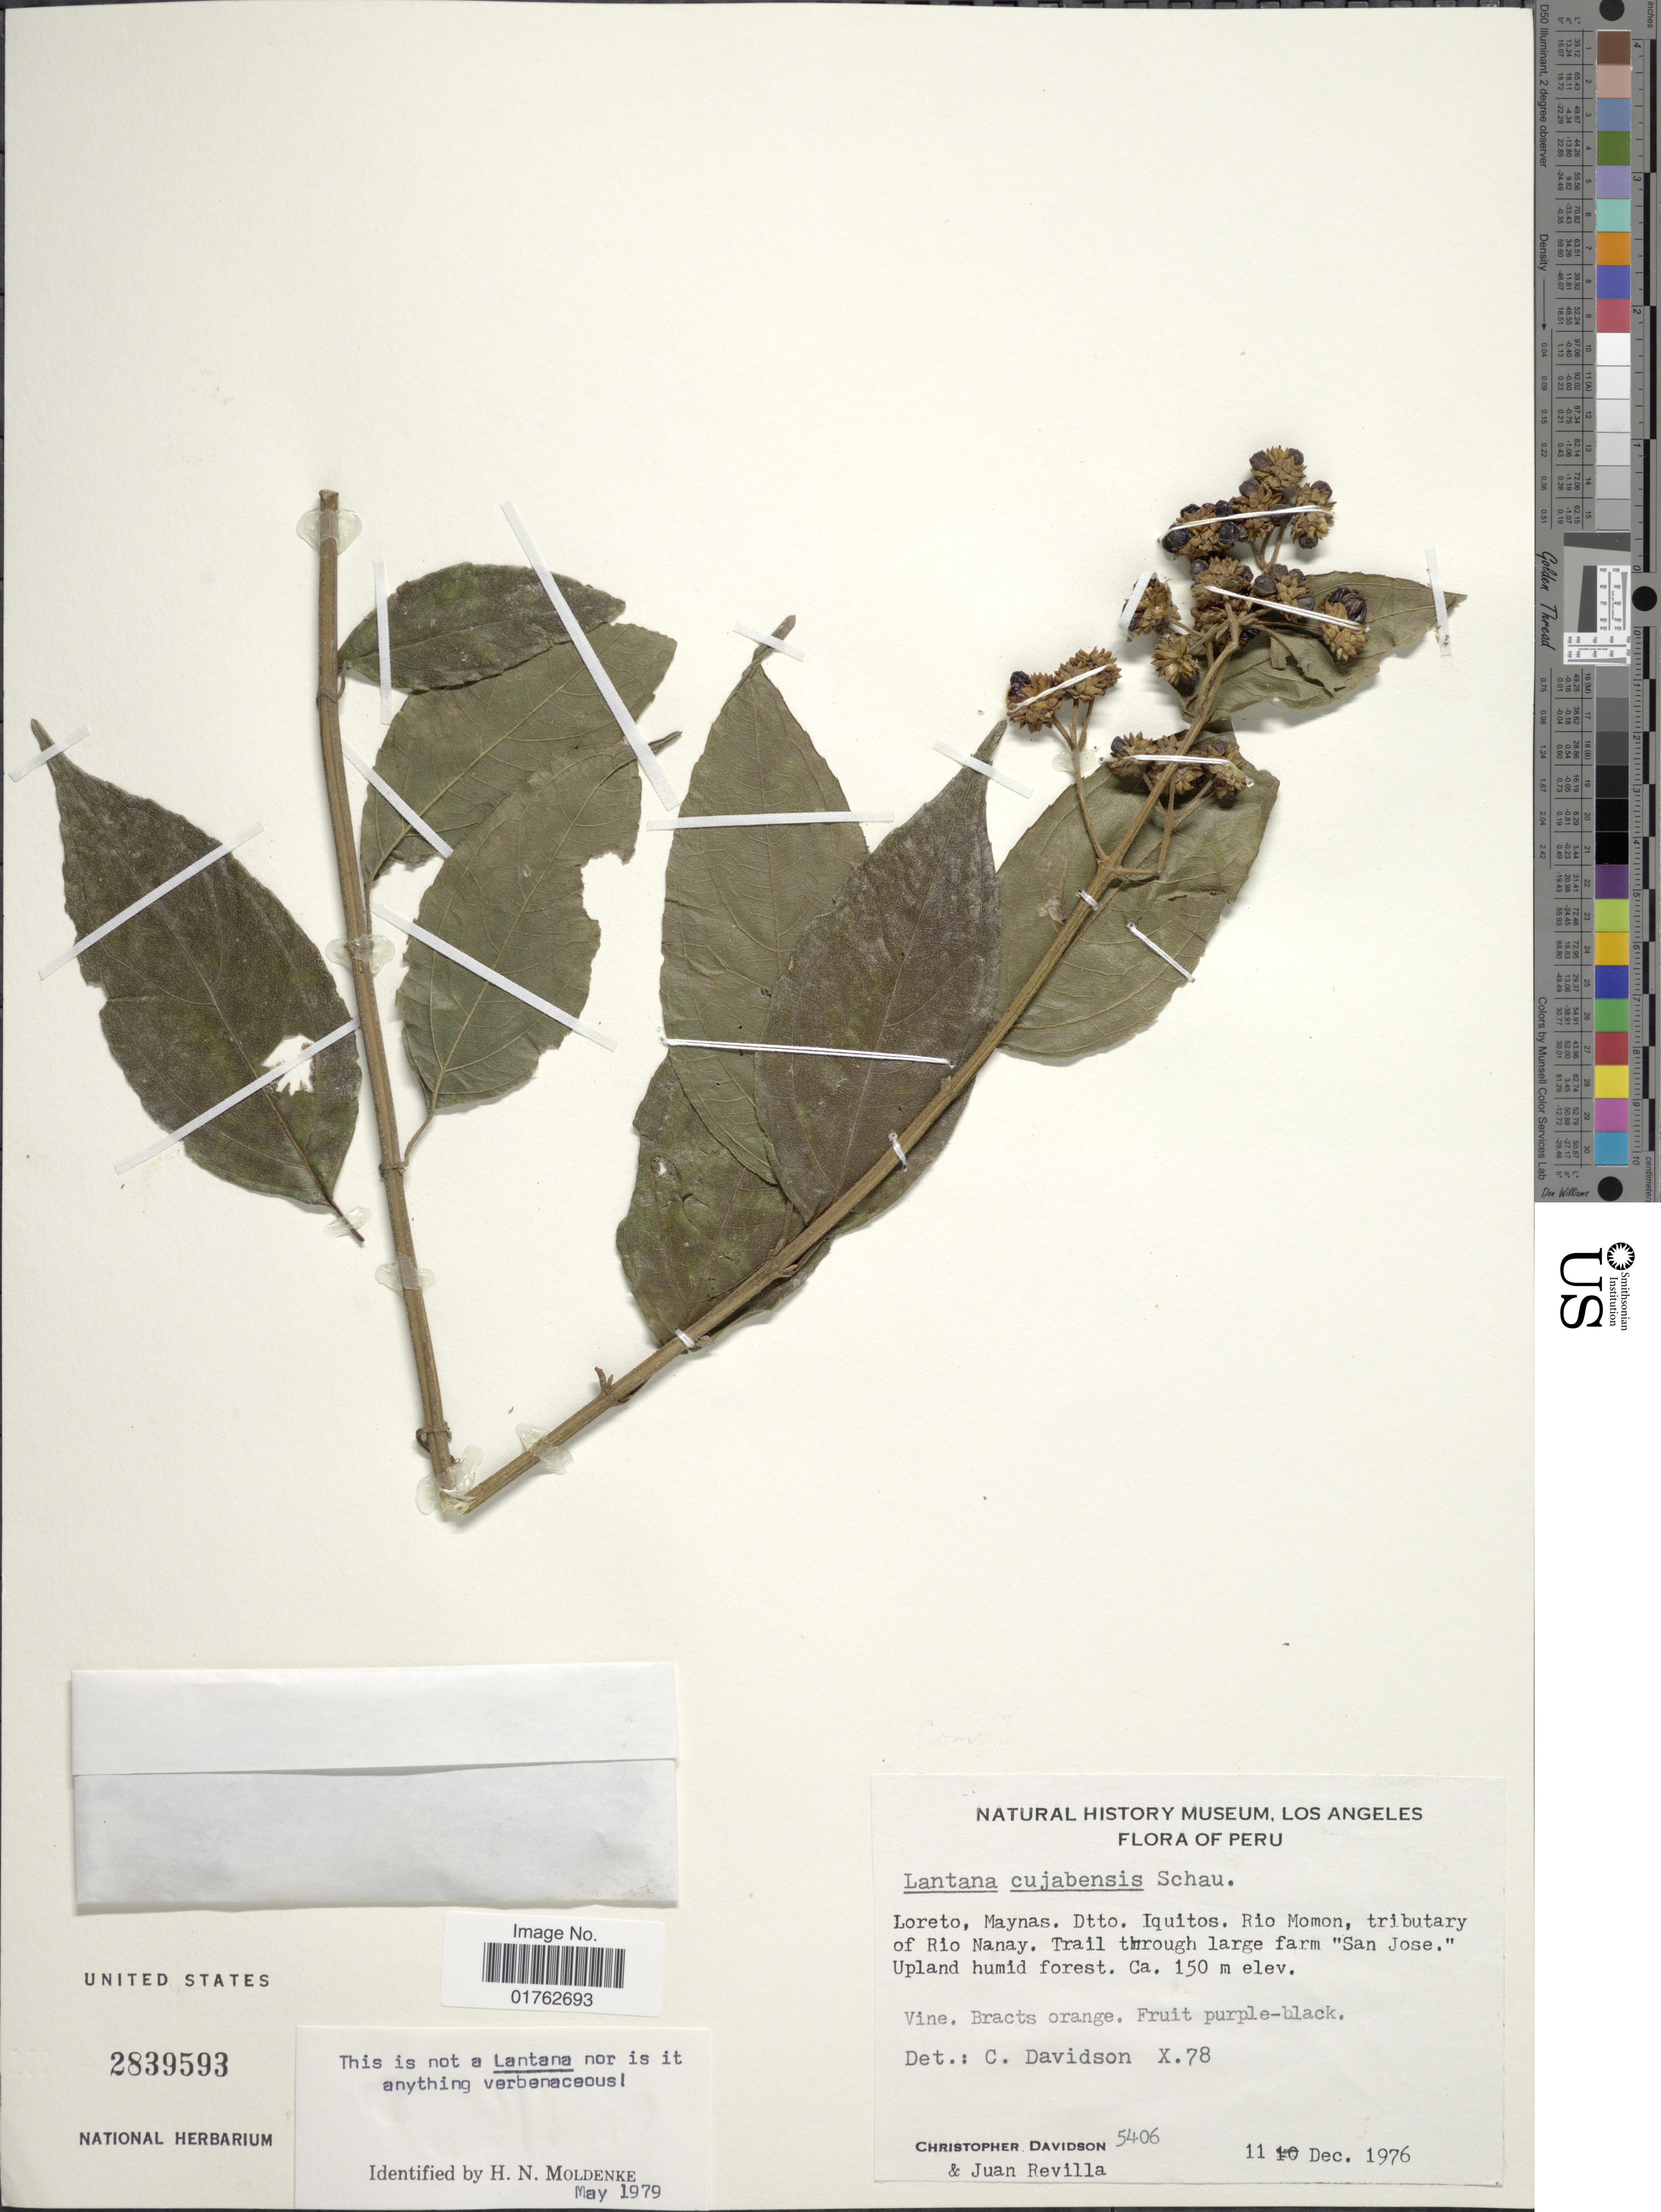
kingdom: Plantae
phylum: Tracheophyta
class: Magnoliopsida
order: Asterales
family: Asteraceae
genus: Wulffia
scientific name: Wulffia baccata var. baccata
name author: (L.) Kuntze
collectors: C. Davidson & J. Revilla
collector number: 5406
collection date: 1976-12-11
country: Peru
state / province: Loreto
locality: Maynas, Dtto, Iquitos, Rio Momon, tributary of Rio Nanay, Trail through large farm " San Jose", Upland humid forest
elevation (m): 150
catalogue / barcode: US 2839593